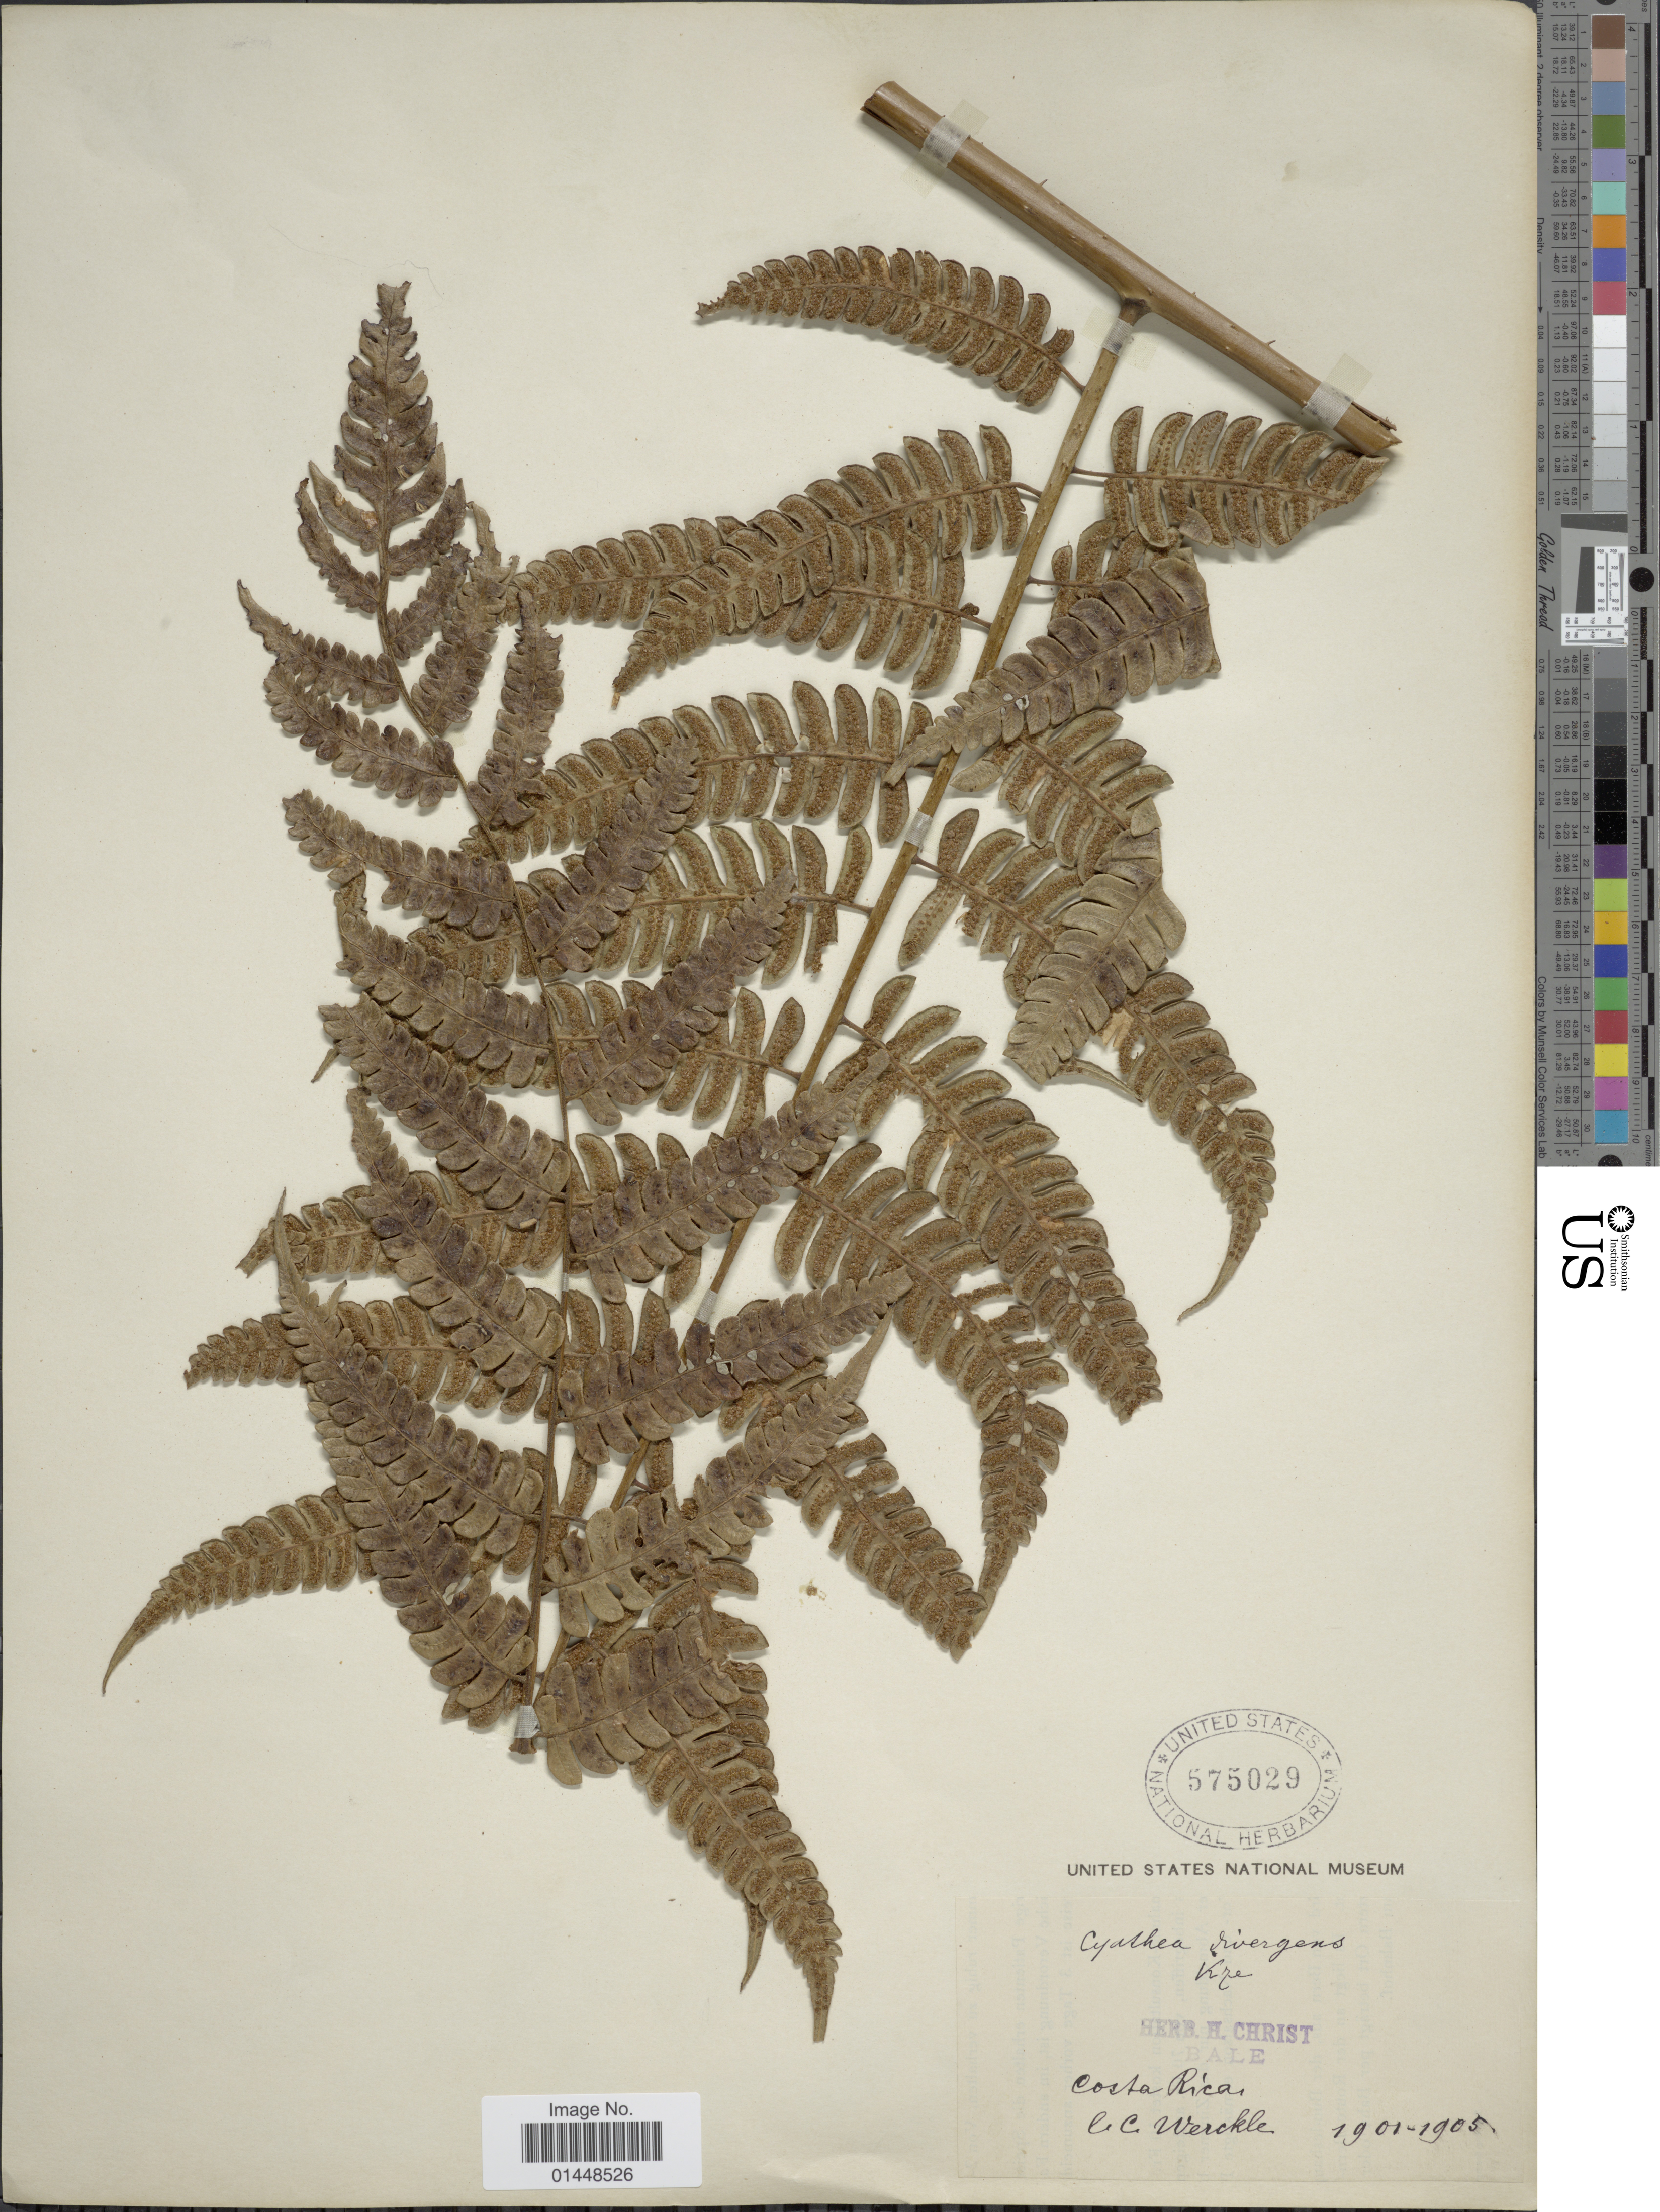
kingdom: Plantae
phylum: Tracheophyta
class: Polypodiopsida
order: Cyatheales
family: Cyatheaceae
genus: Cyathea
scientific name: Cyathea divergens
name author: Kunze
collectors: C. C Wercklé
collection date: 1901/1905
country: Costa Rica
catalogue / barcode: US 575029